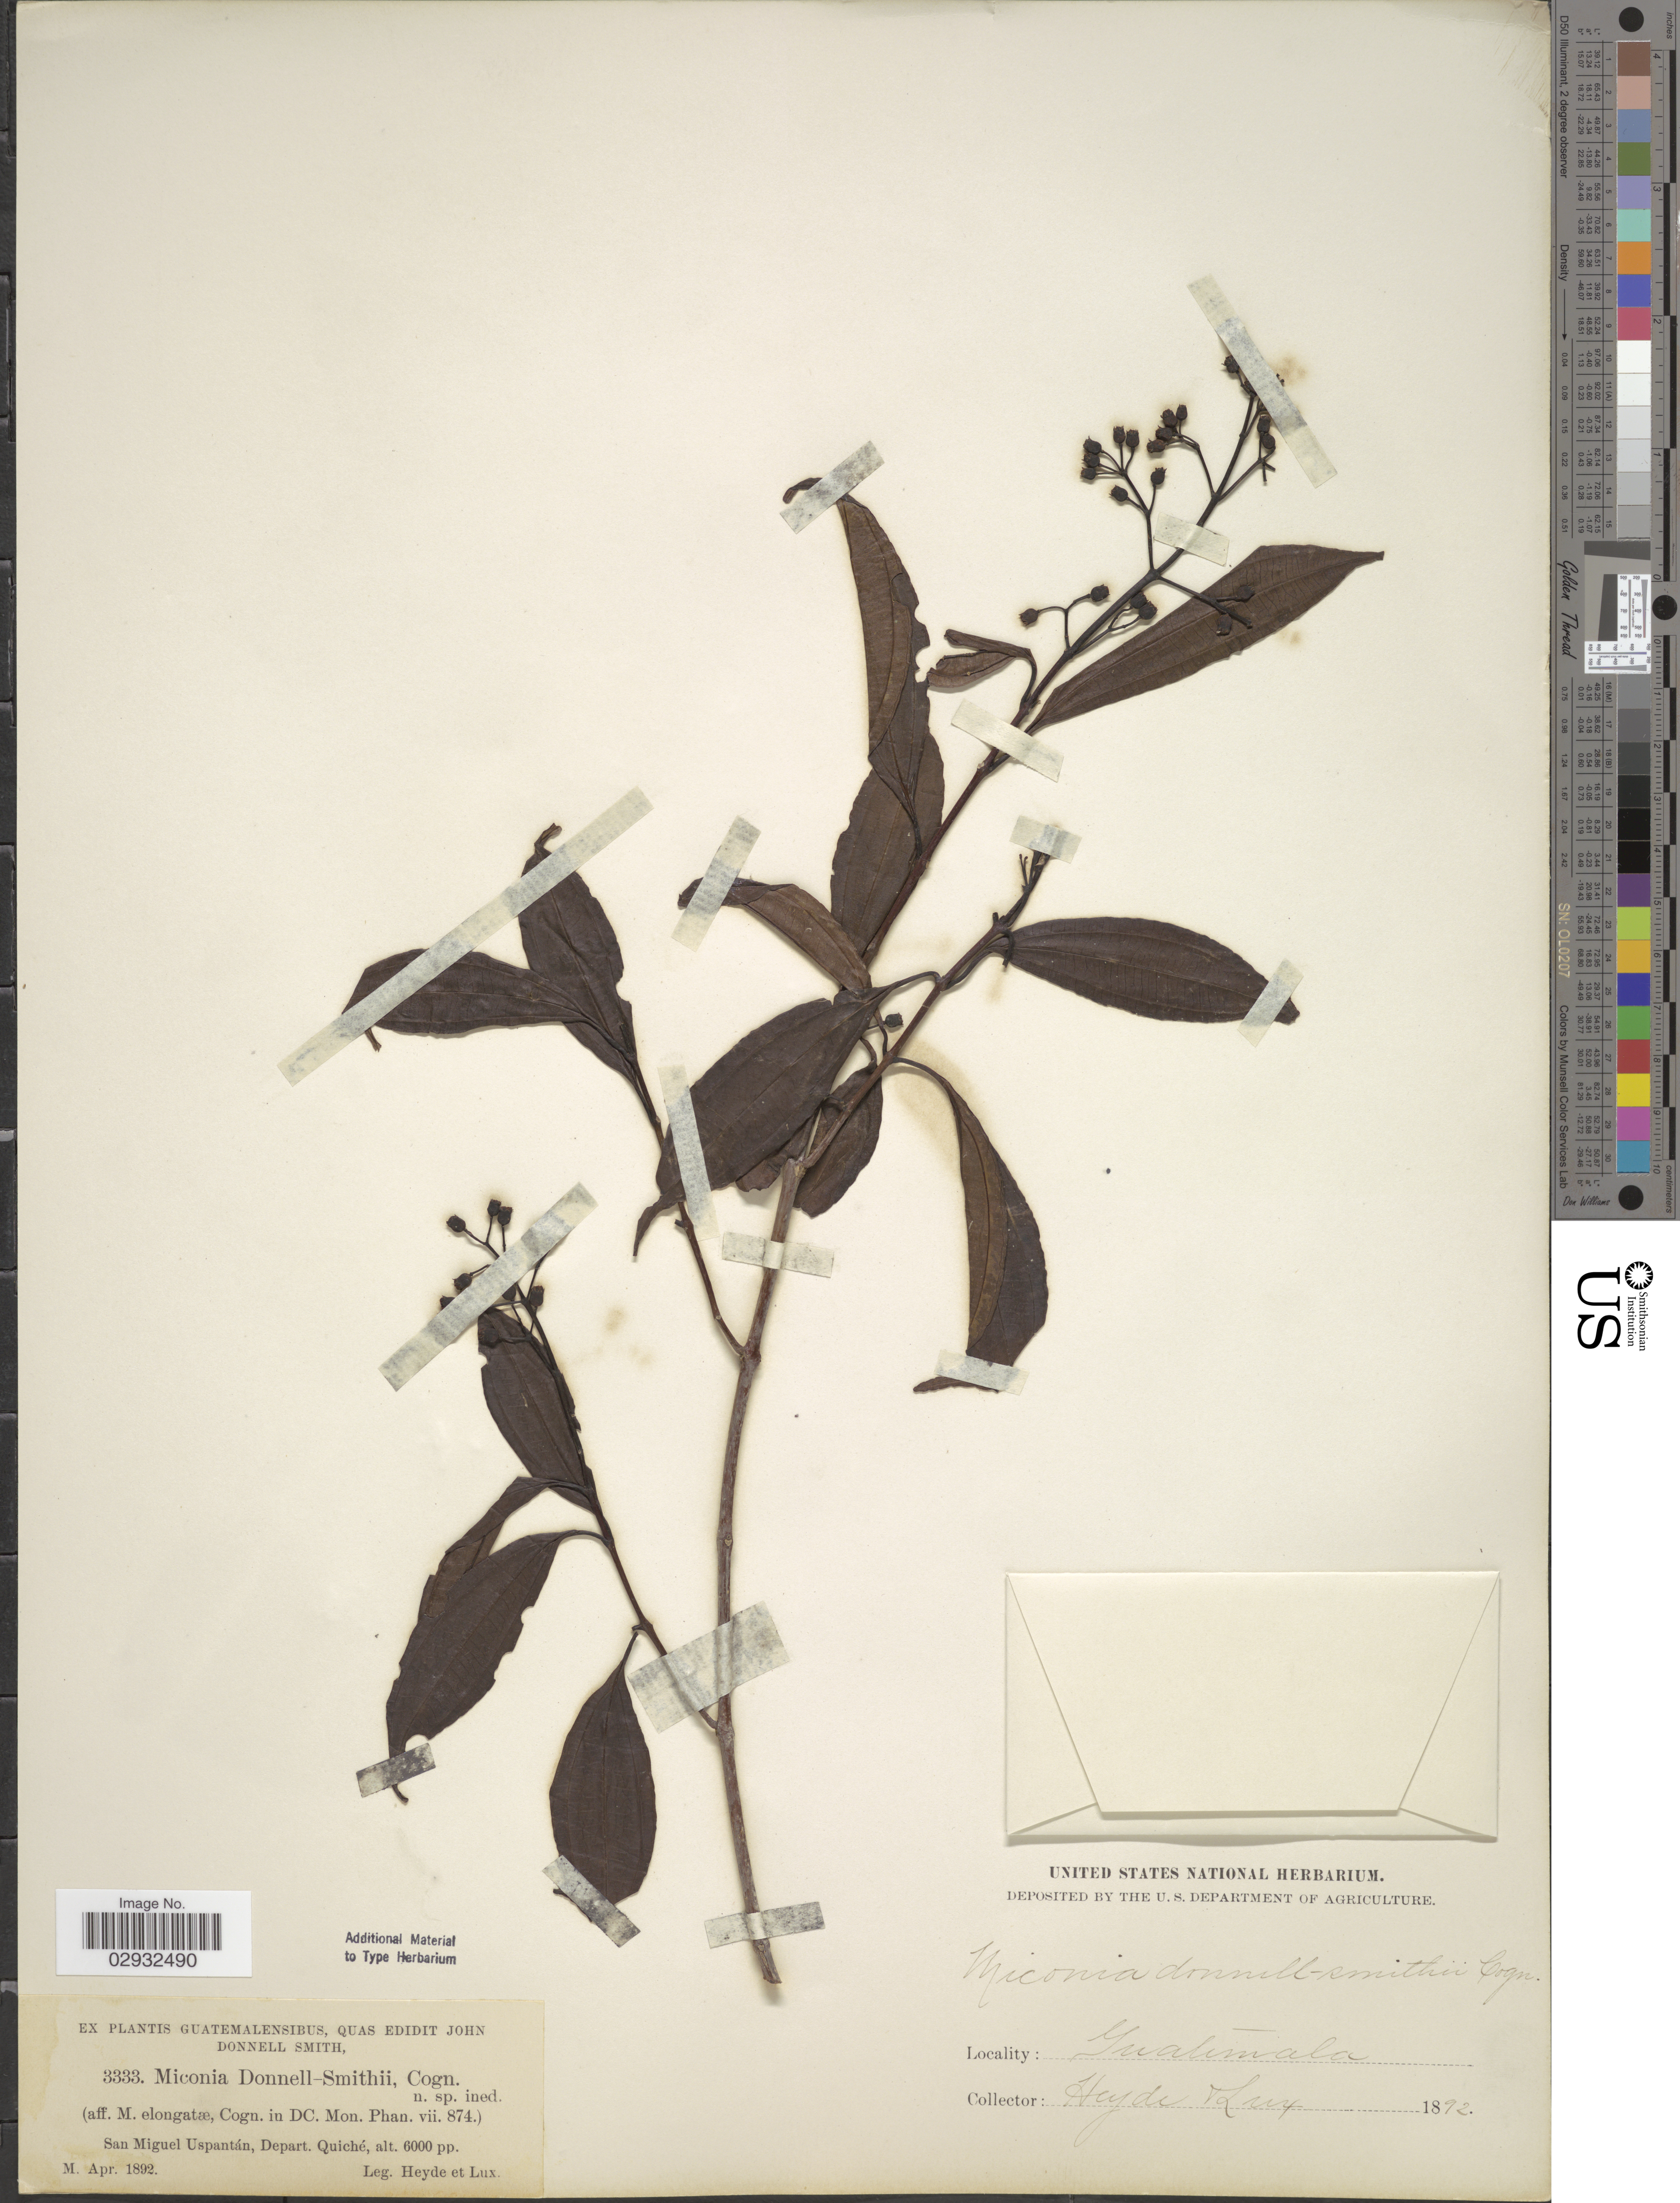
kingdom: Plantae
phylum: Tracheophyta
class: Magnoliopsida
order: Myrtales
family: Melastomataceae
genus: Miconia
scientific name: Miconia donnell-smithii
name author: Cogn.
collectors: Heyde & Lux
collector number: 3333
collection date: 1892-04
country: Guatemala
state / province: El Quiché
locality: San Miguel Uspantán, Depart. Quiché.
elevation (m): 1829